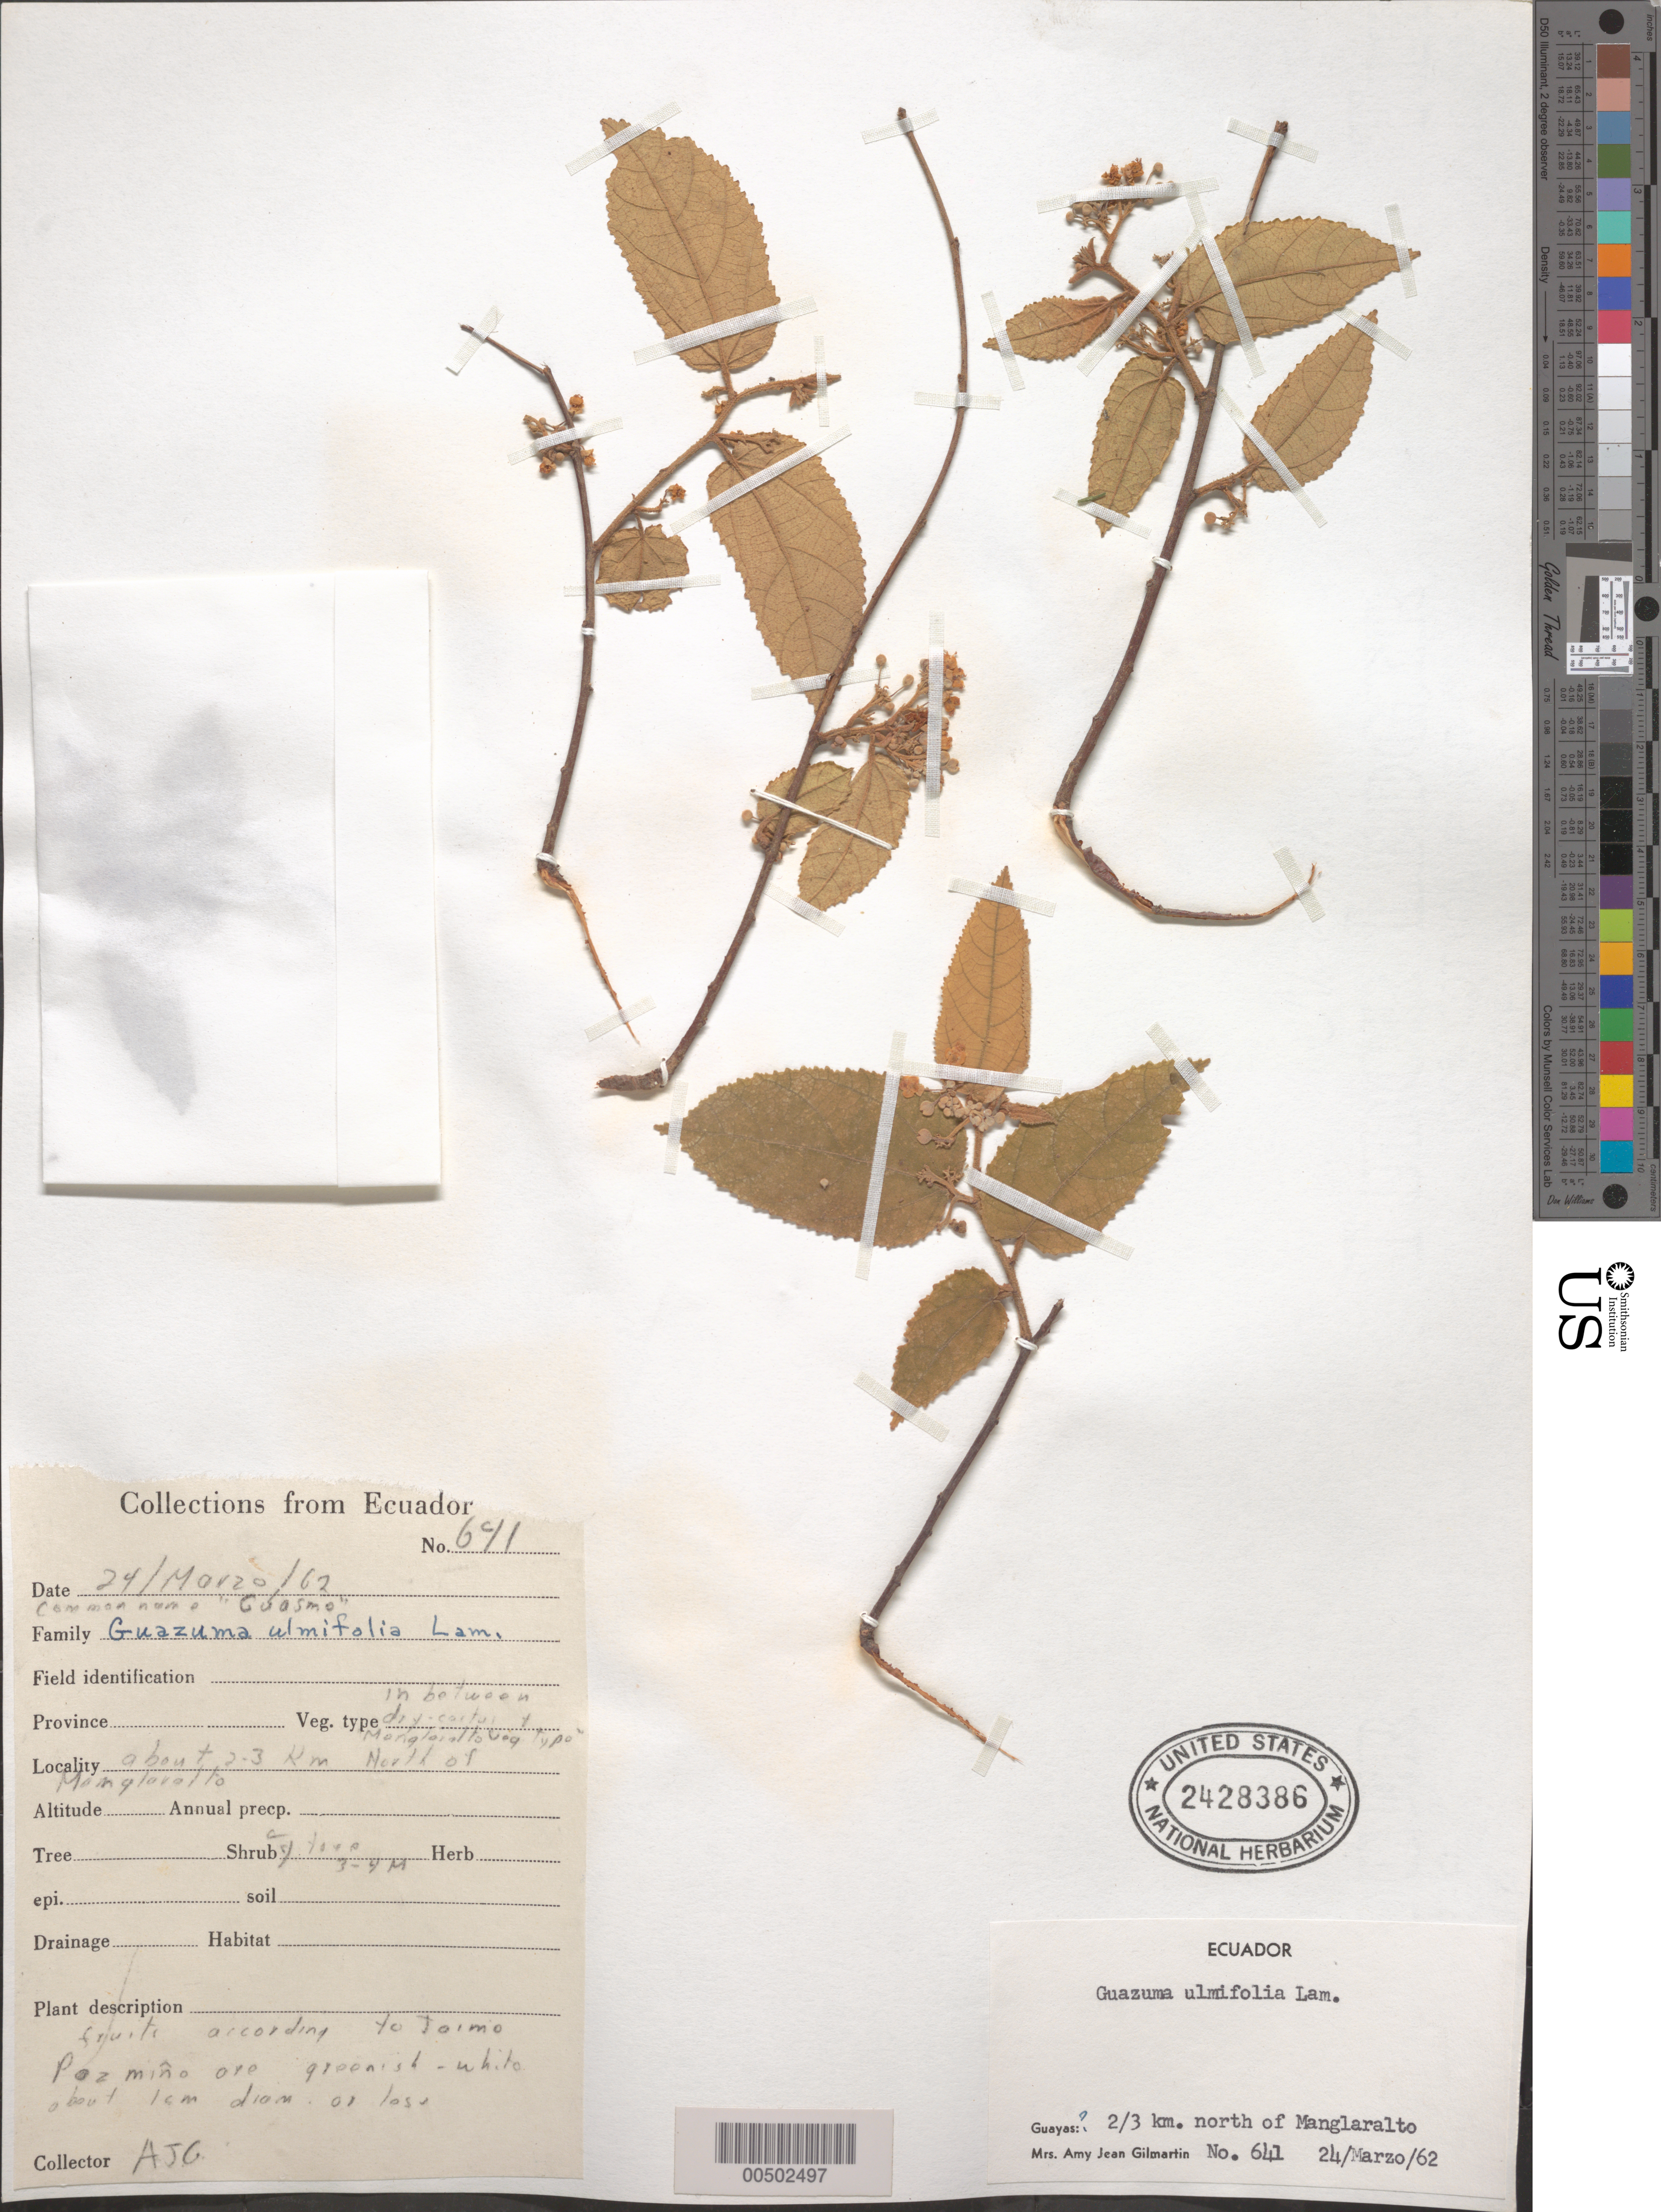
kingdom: Plantae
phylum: Tracheophyta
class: Magnoliopsida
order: Malvales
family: Malvaceae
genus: Guazuma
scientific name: Guazuma ulmifolia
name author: Lam.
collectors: A. J. Gilmartin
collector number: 641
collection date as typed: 24 Mar 1962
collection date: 1962-03-24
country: Ecuador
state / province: Guayas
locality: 2 - 3 km N of Manglaralto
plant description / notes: Common name: Guasmo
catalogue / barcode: US 2428386